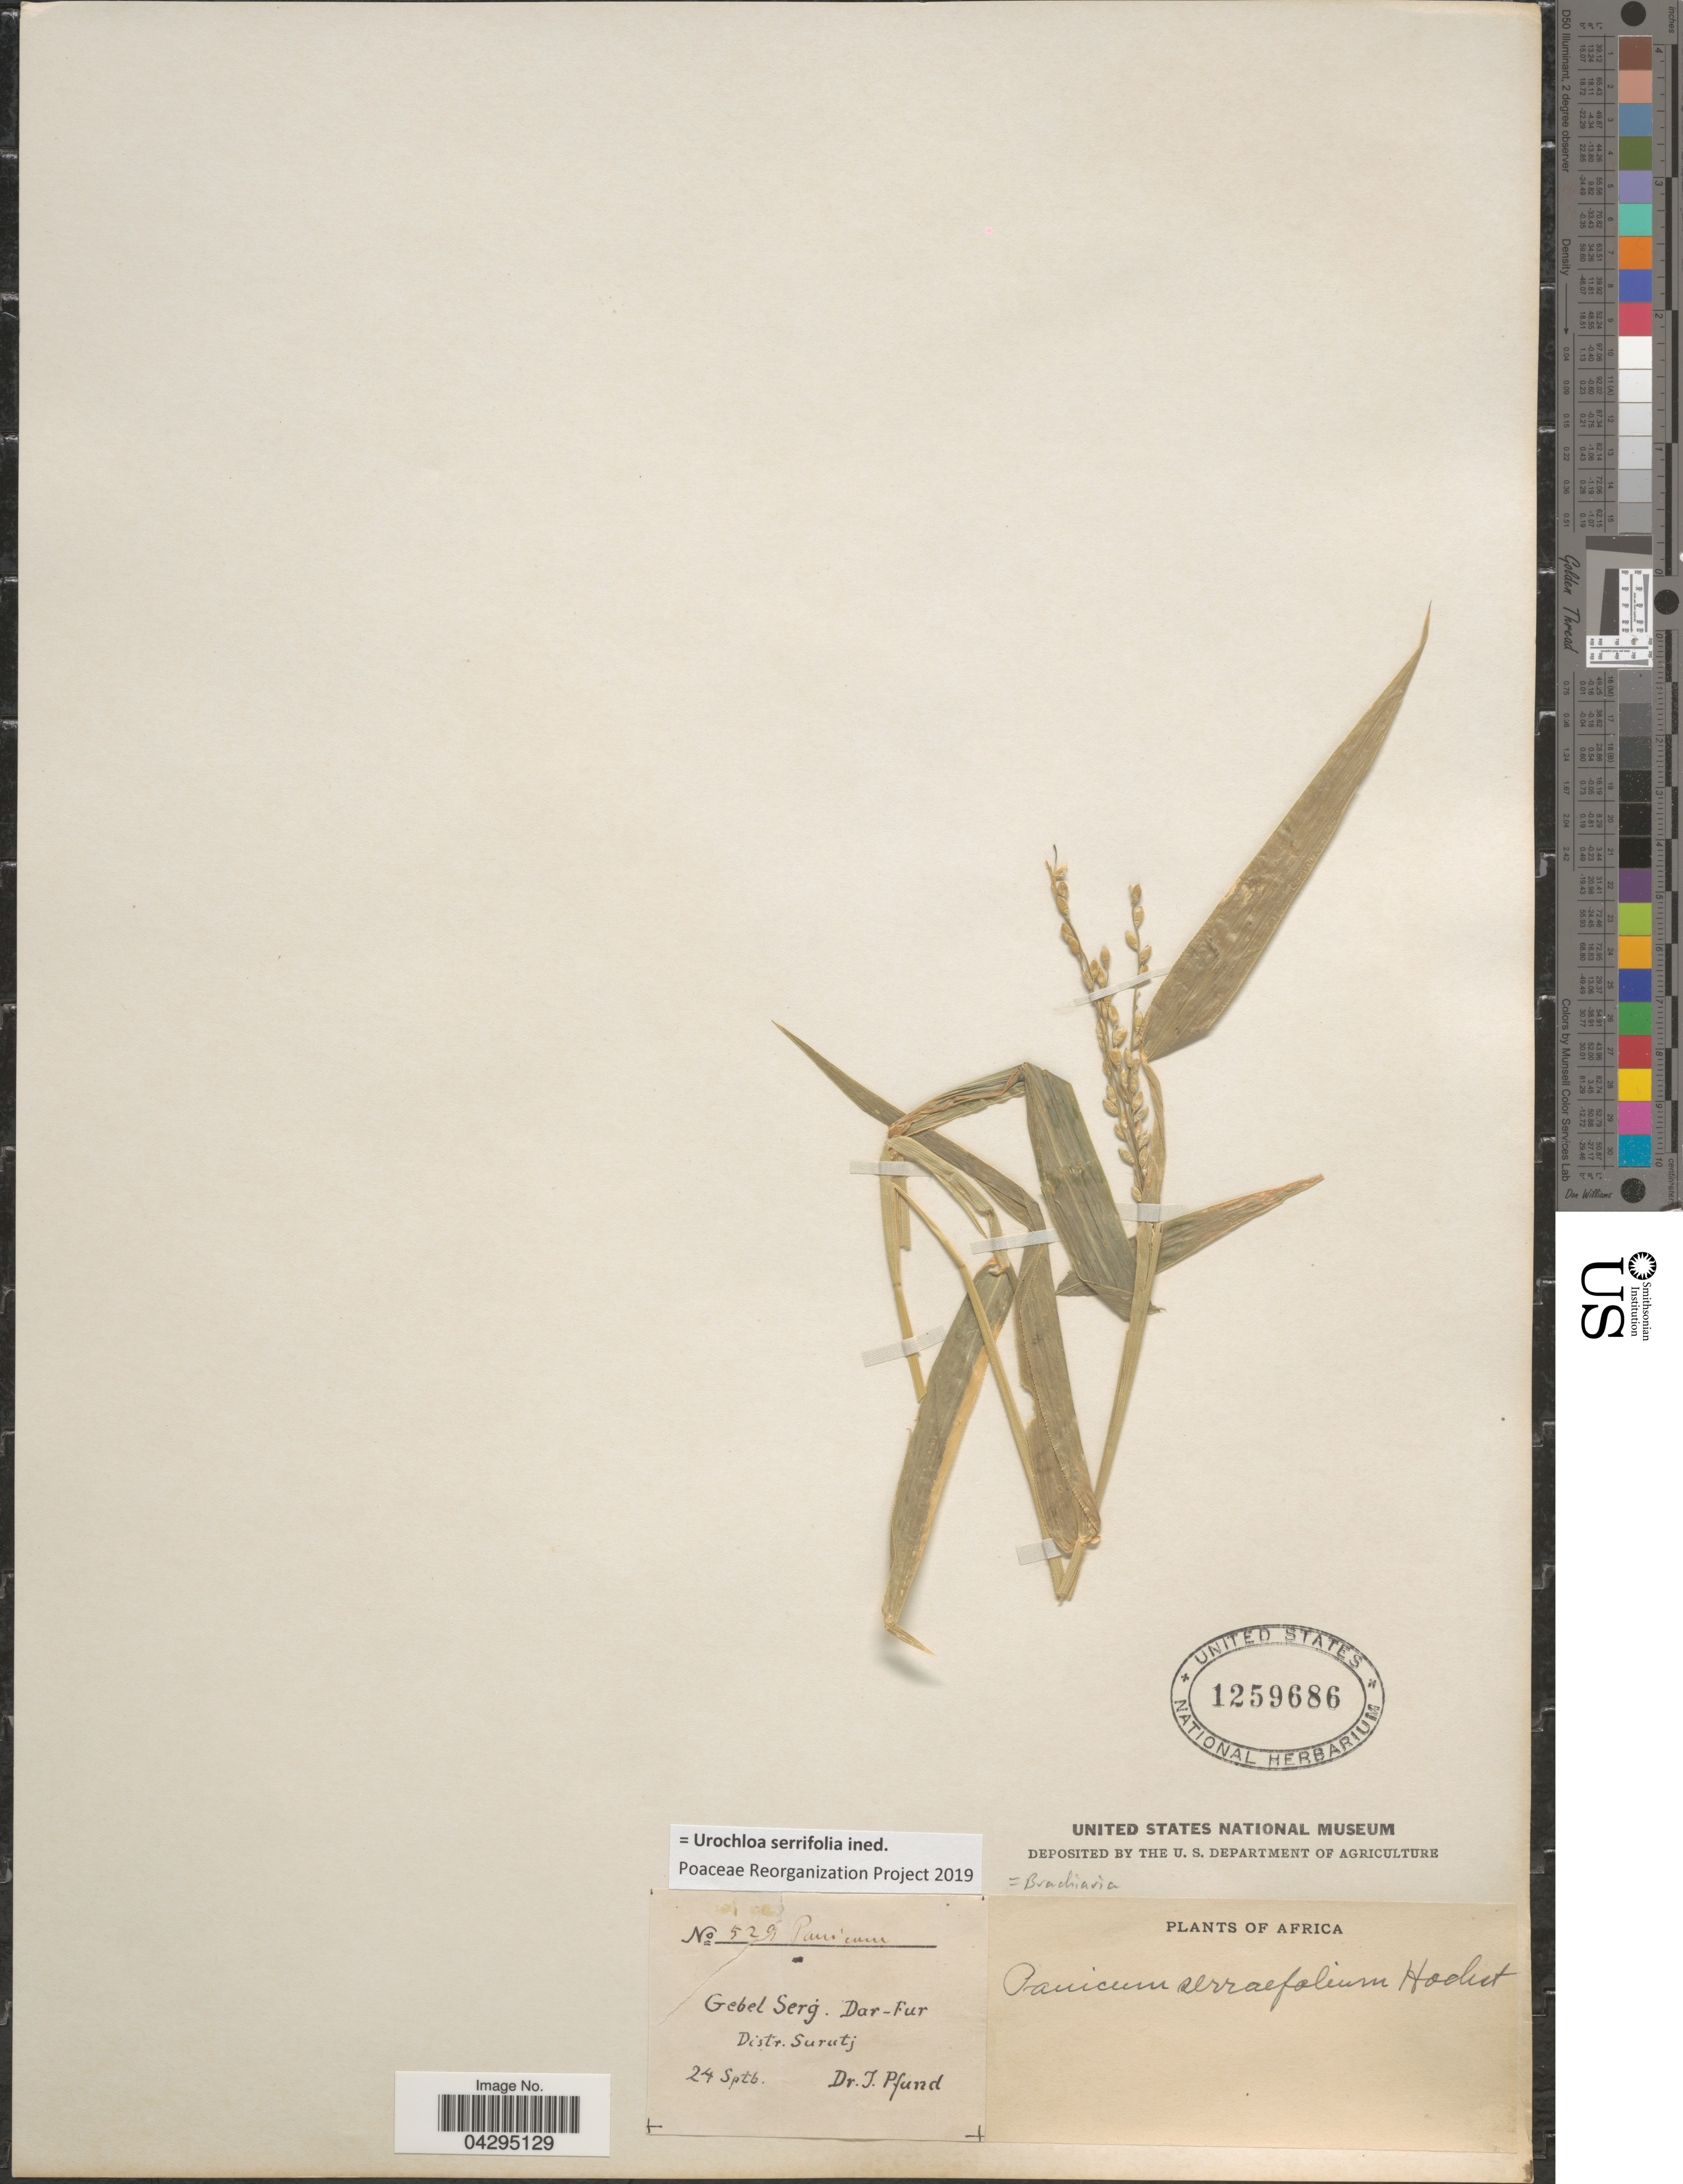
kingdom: Plantae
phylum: Tracheophyta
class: Liliopsida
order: Poales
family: Poaceae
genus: Urochloa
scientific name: Urochloa serrifolia ined.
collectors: J. Pfund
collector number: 529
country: Sudan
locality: Africa. Gebel Serg. Dar - Fur Distr. Surutj.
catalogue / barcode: US 1259686